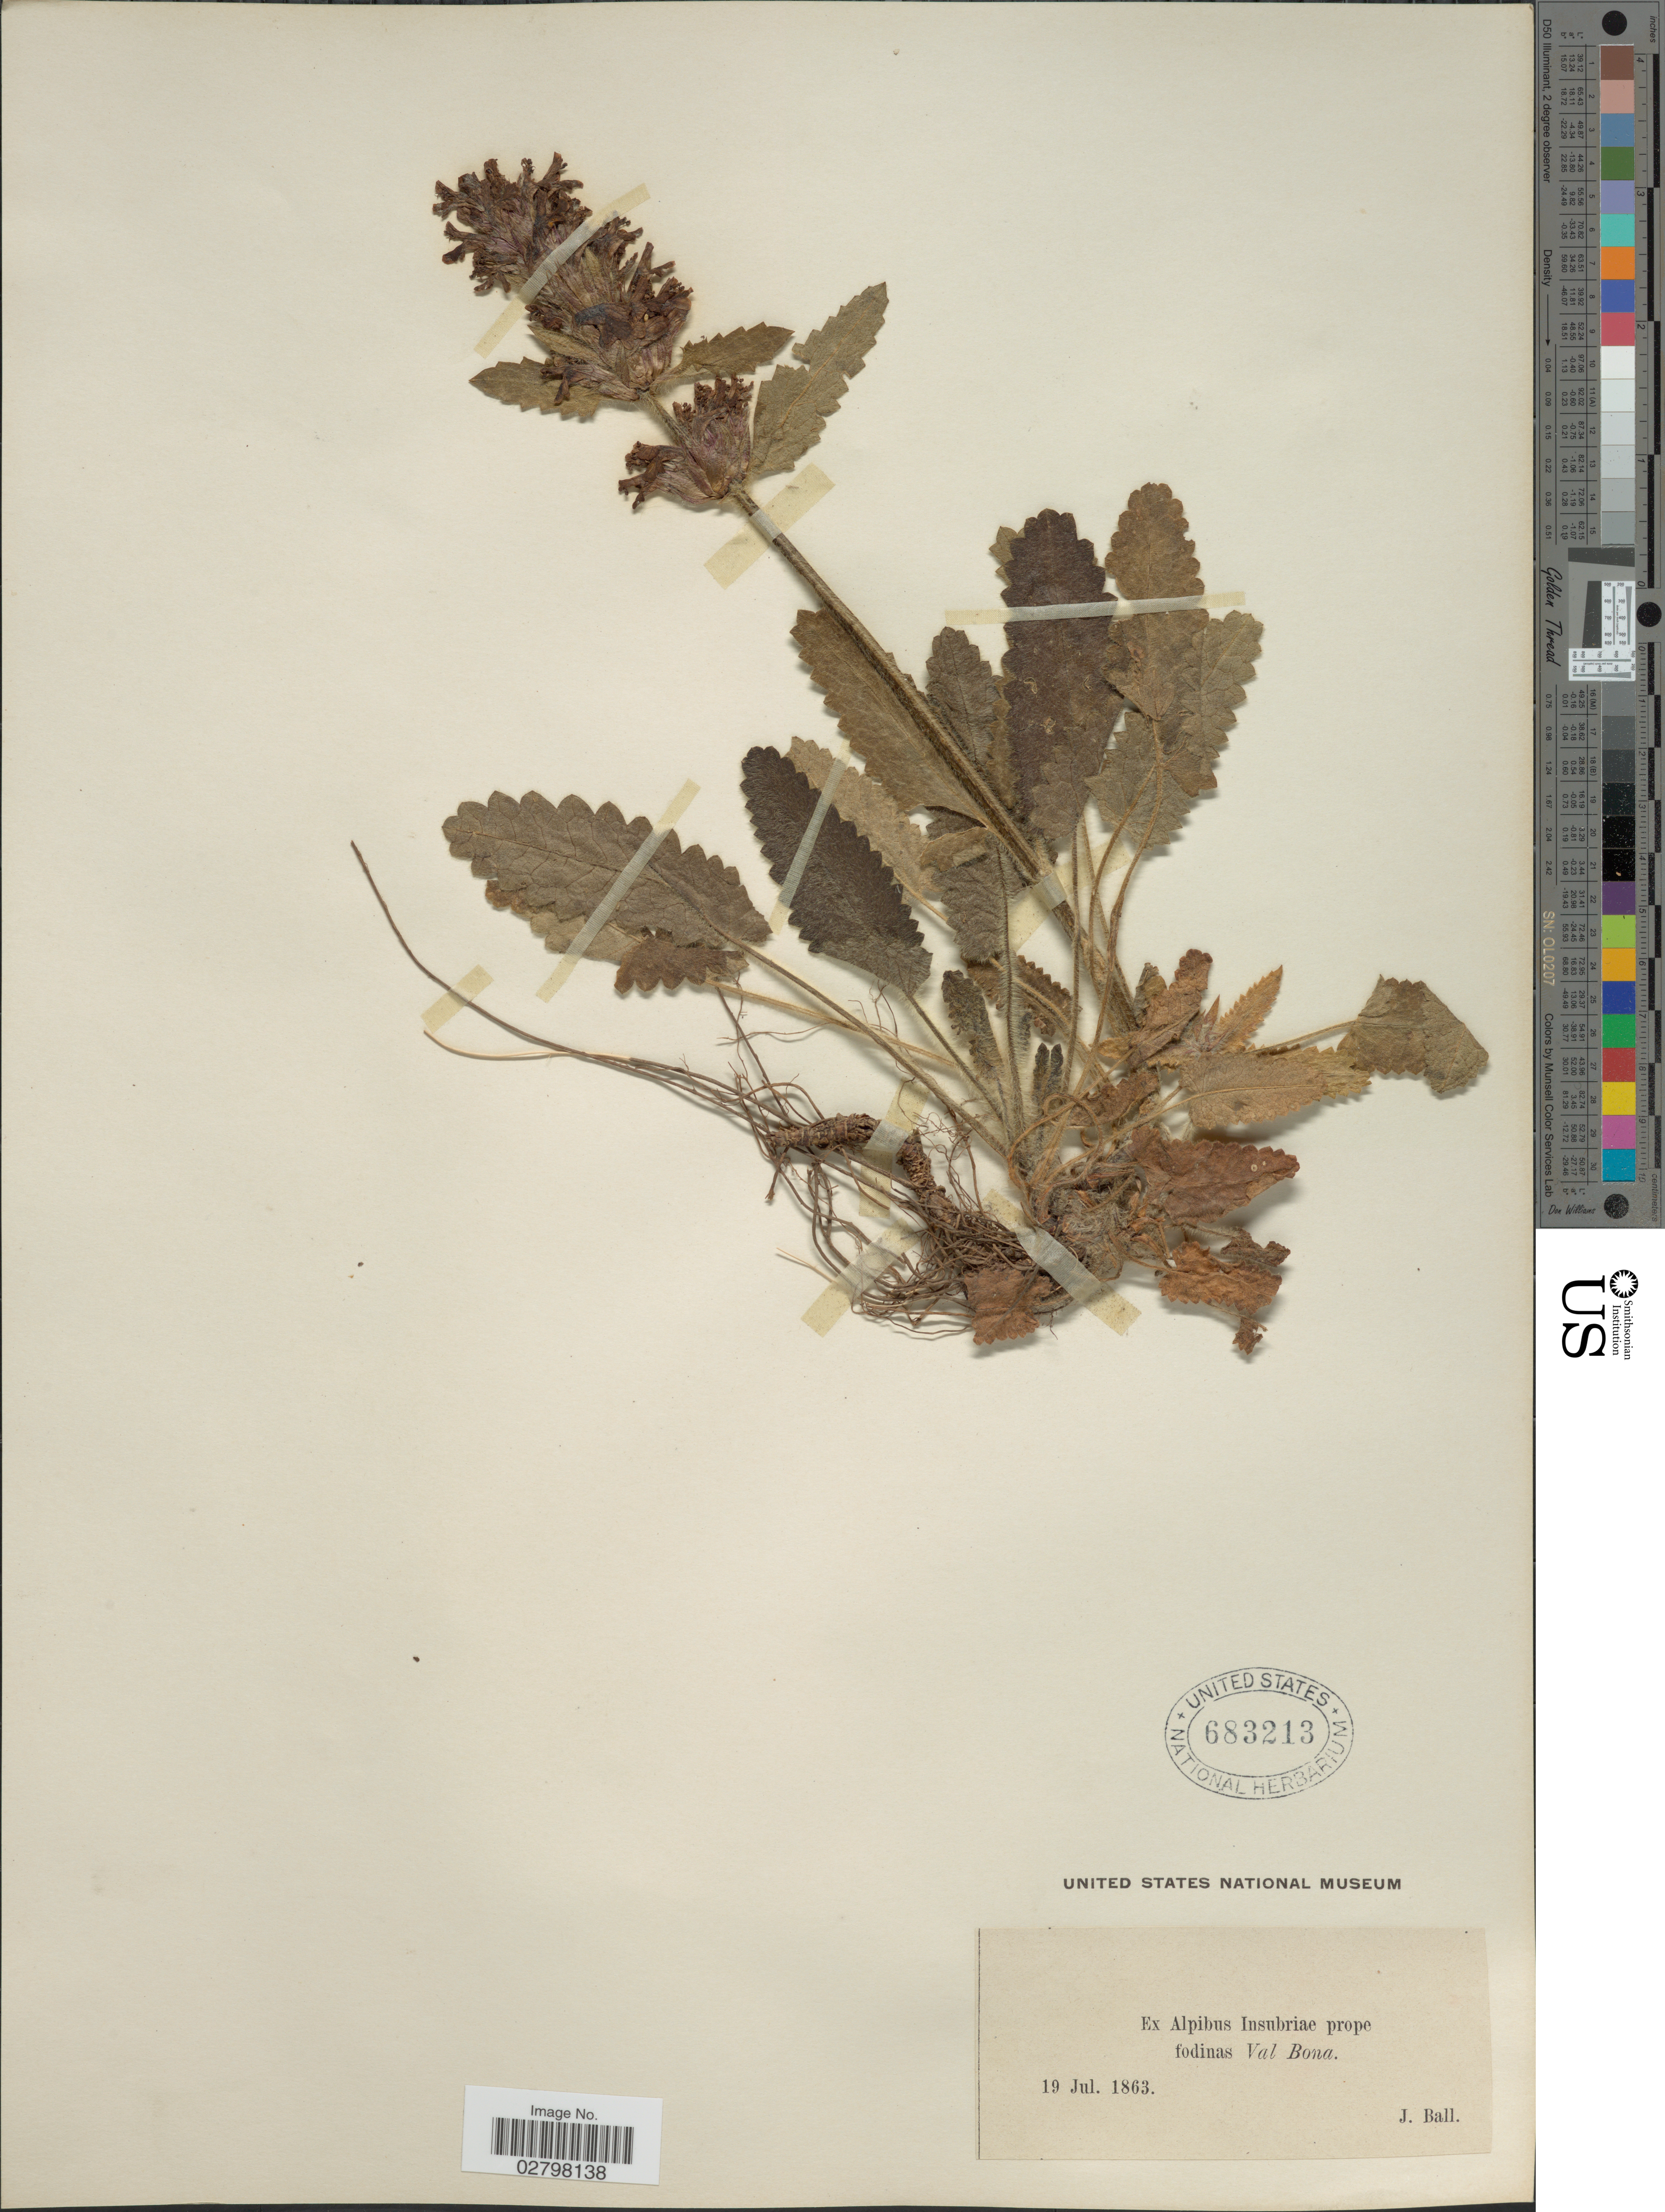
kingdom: Plantae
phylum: Tracheophyta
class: Magnoliopsida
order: Lamiales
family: Lamiaceae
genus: Stachys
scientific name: Stachys sp.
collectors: J. Ball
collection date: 1863-07-19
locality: Ex Alpibus Insubriae prope fodinas Val Bona.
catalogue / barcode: US 683213